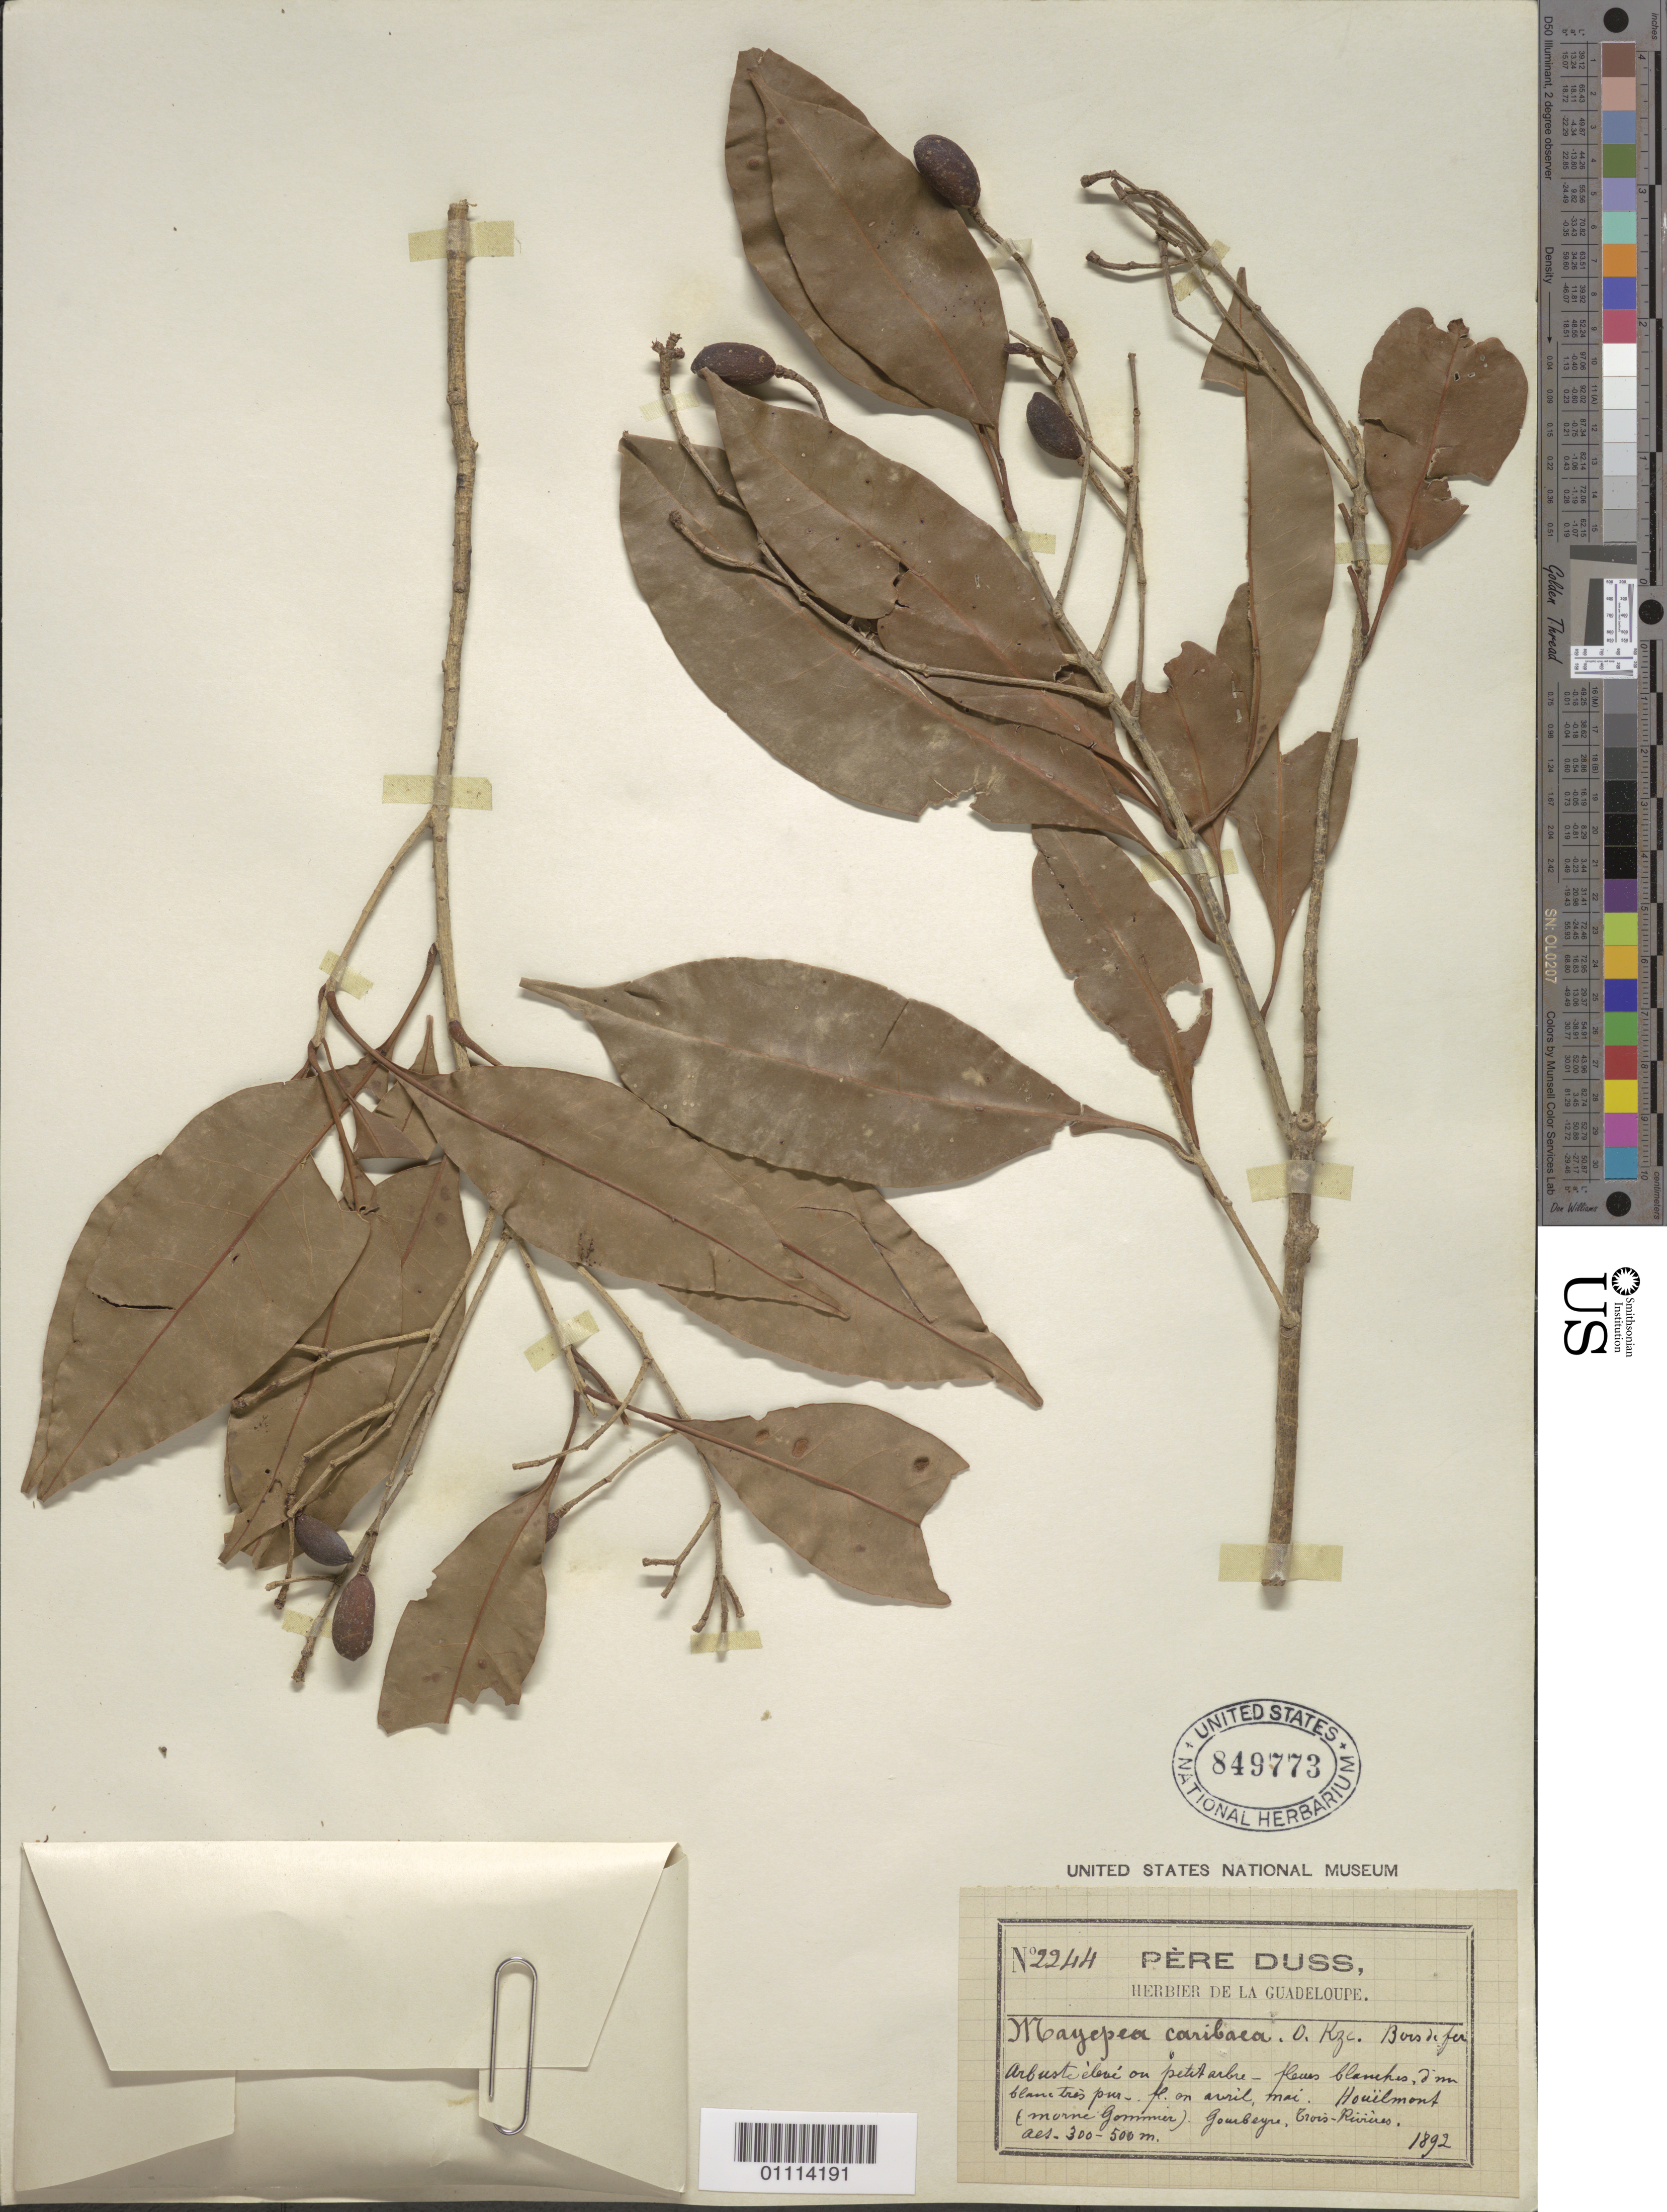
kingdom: Plantae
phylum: Tracheophyta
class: Magnoliopsida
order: Lamiales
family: Oleaceae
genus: Chionanthus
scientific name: Chionanthus compactus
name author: Sw.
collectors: Père Duss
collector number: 2244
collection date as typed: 1892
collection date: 1892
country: Guadeloupe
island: Basse Terre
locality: Houelmont (morne Gommier)Gourbeyre, Trois Riviers.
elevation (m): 300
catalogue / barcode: US 849773